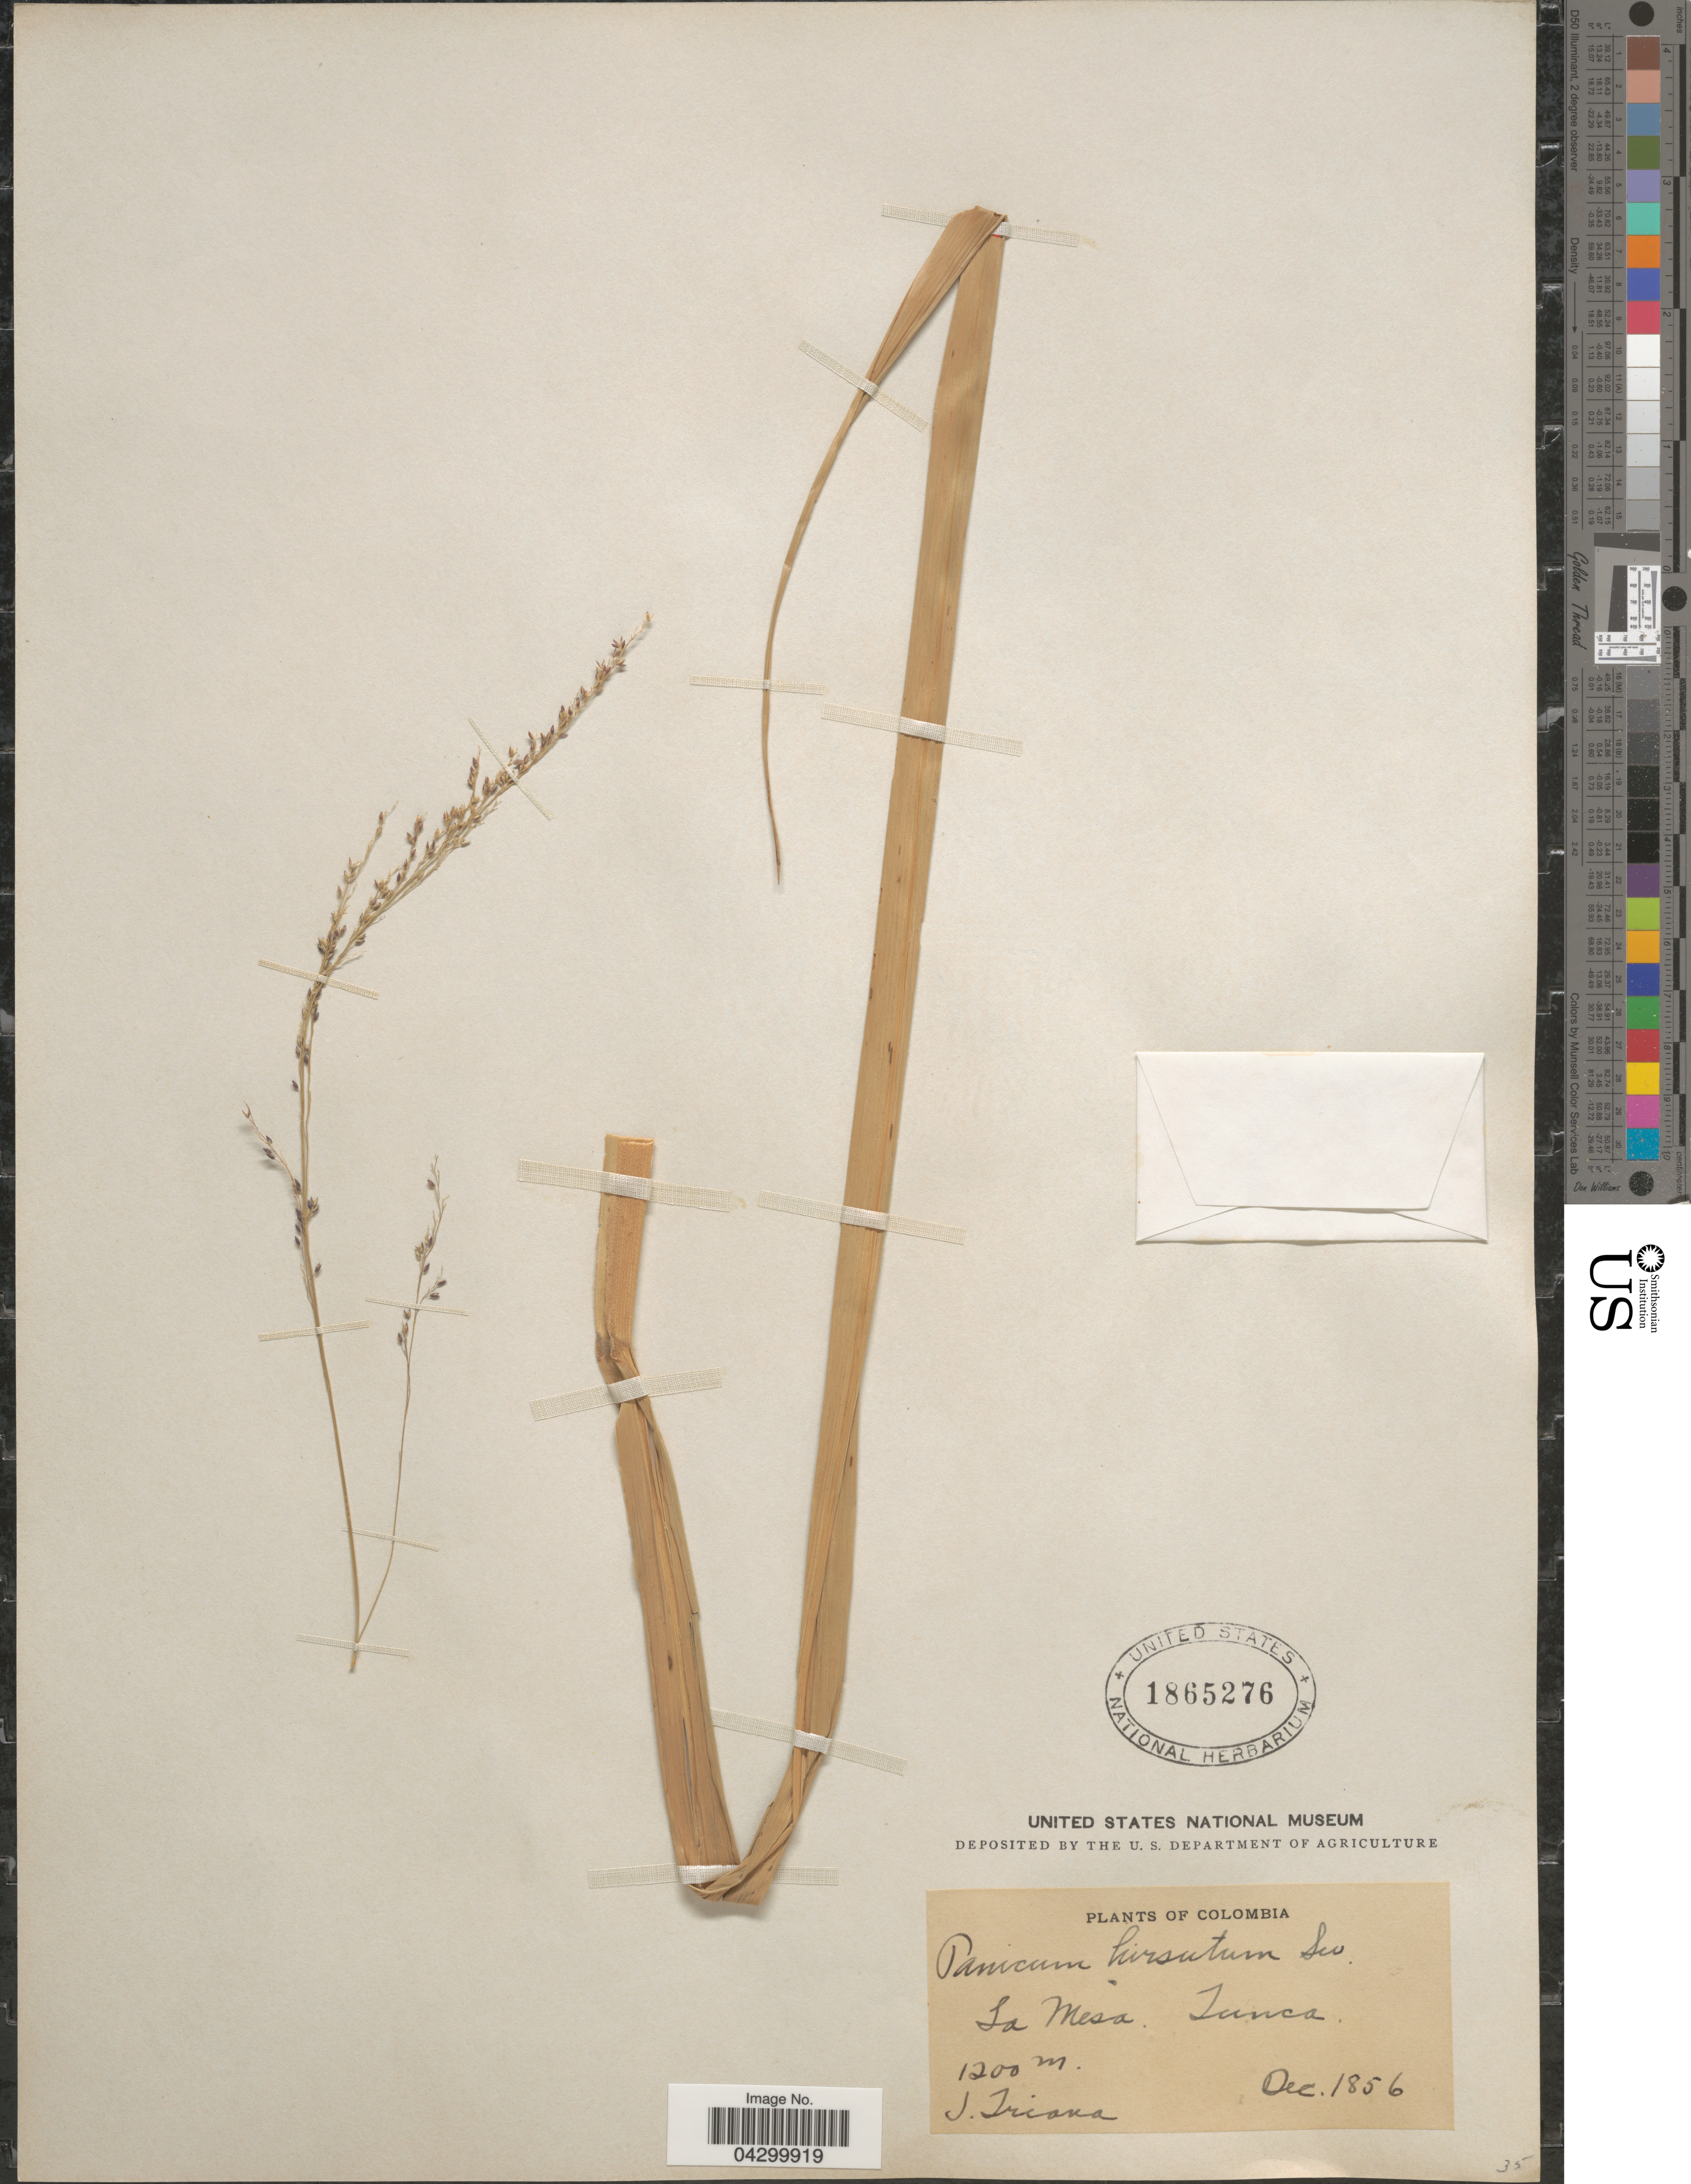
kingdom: Plantae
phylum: Tracheophyta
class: Liliopsida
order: Poales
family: Poaceae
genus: Panicum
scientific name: Panicum hirsutum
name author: Sw.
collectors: J. Triana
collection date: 1856-12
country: Colombia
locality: La Mesa. Tunca. [interpreted]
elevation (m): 1200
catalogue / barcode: US 1865276